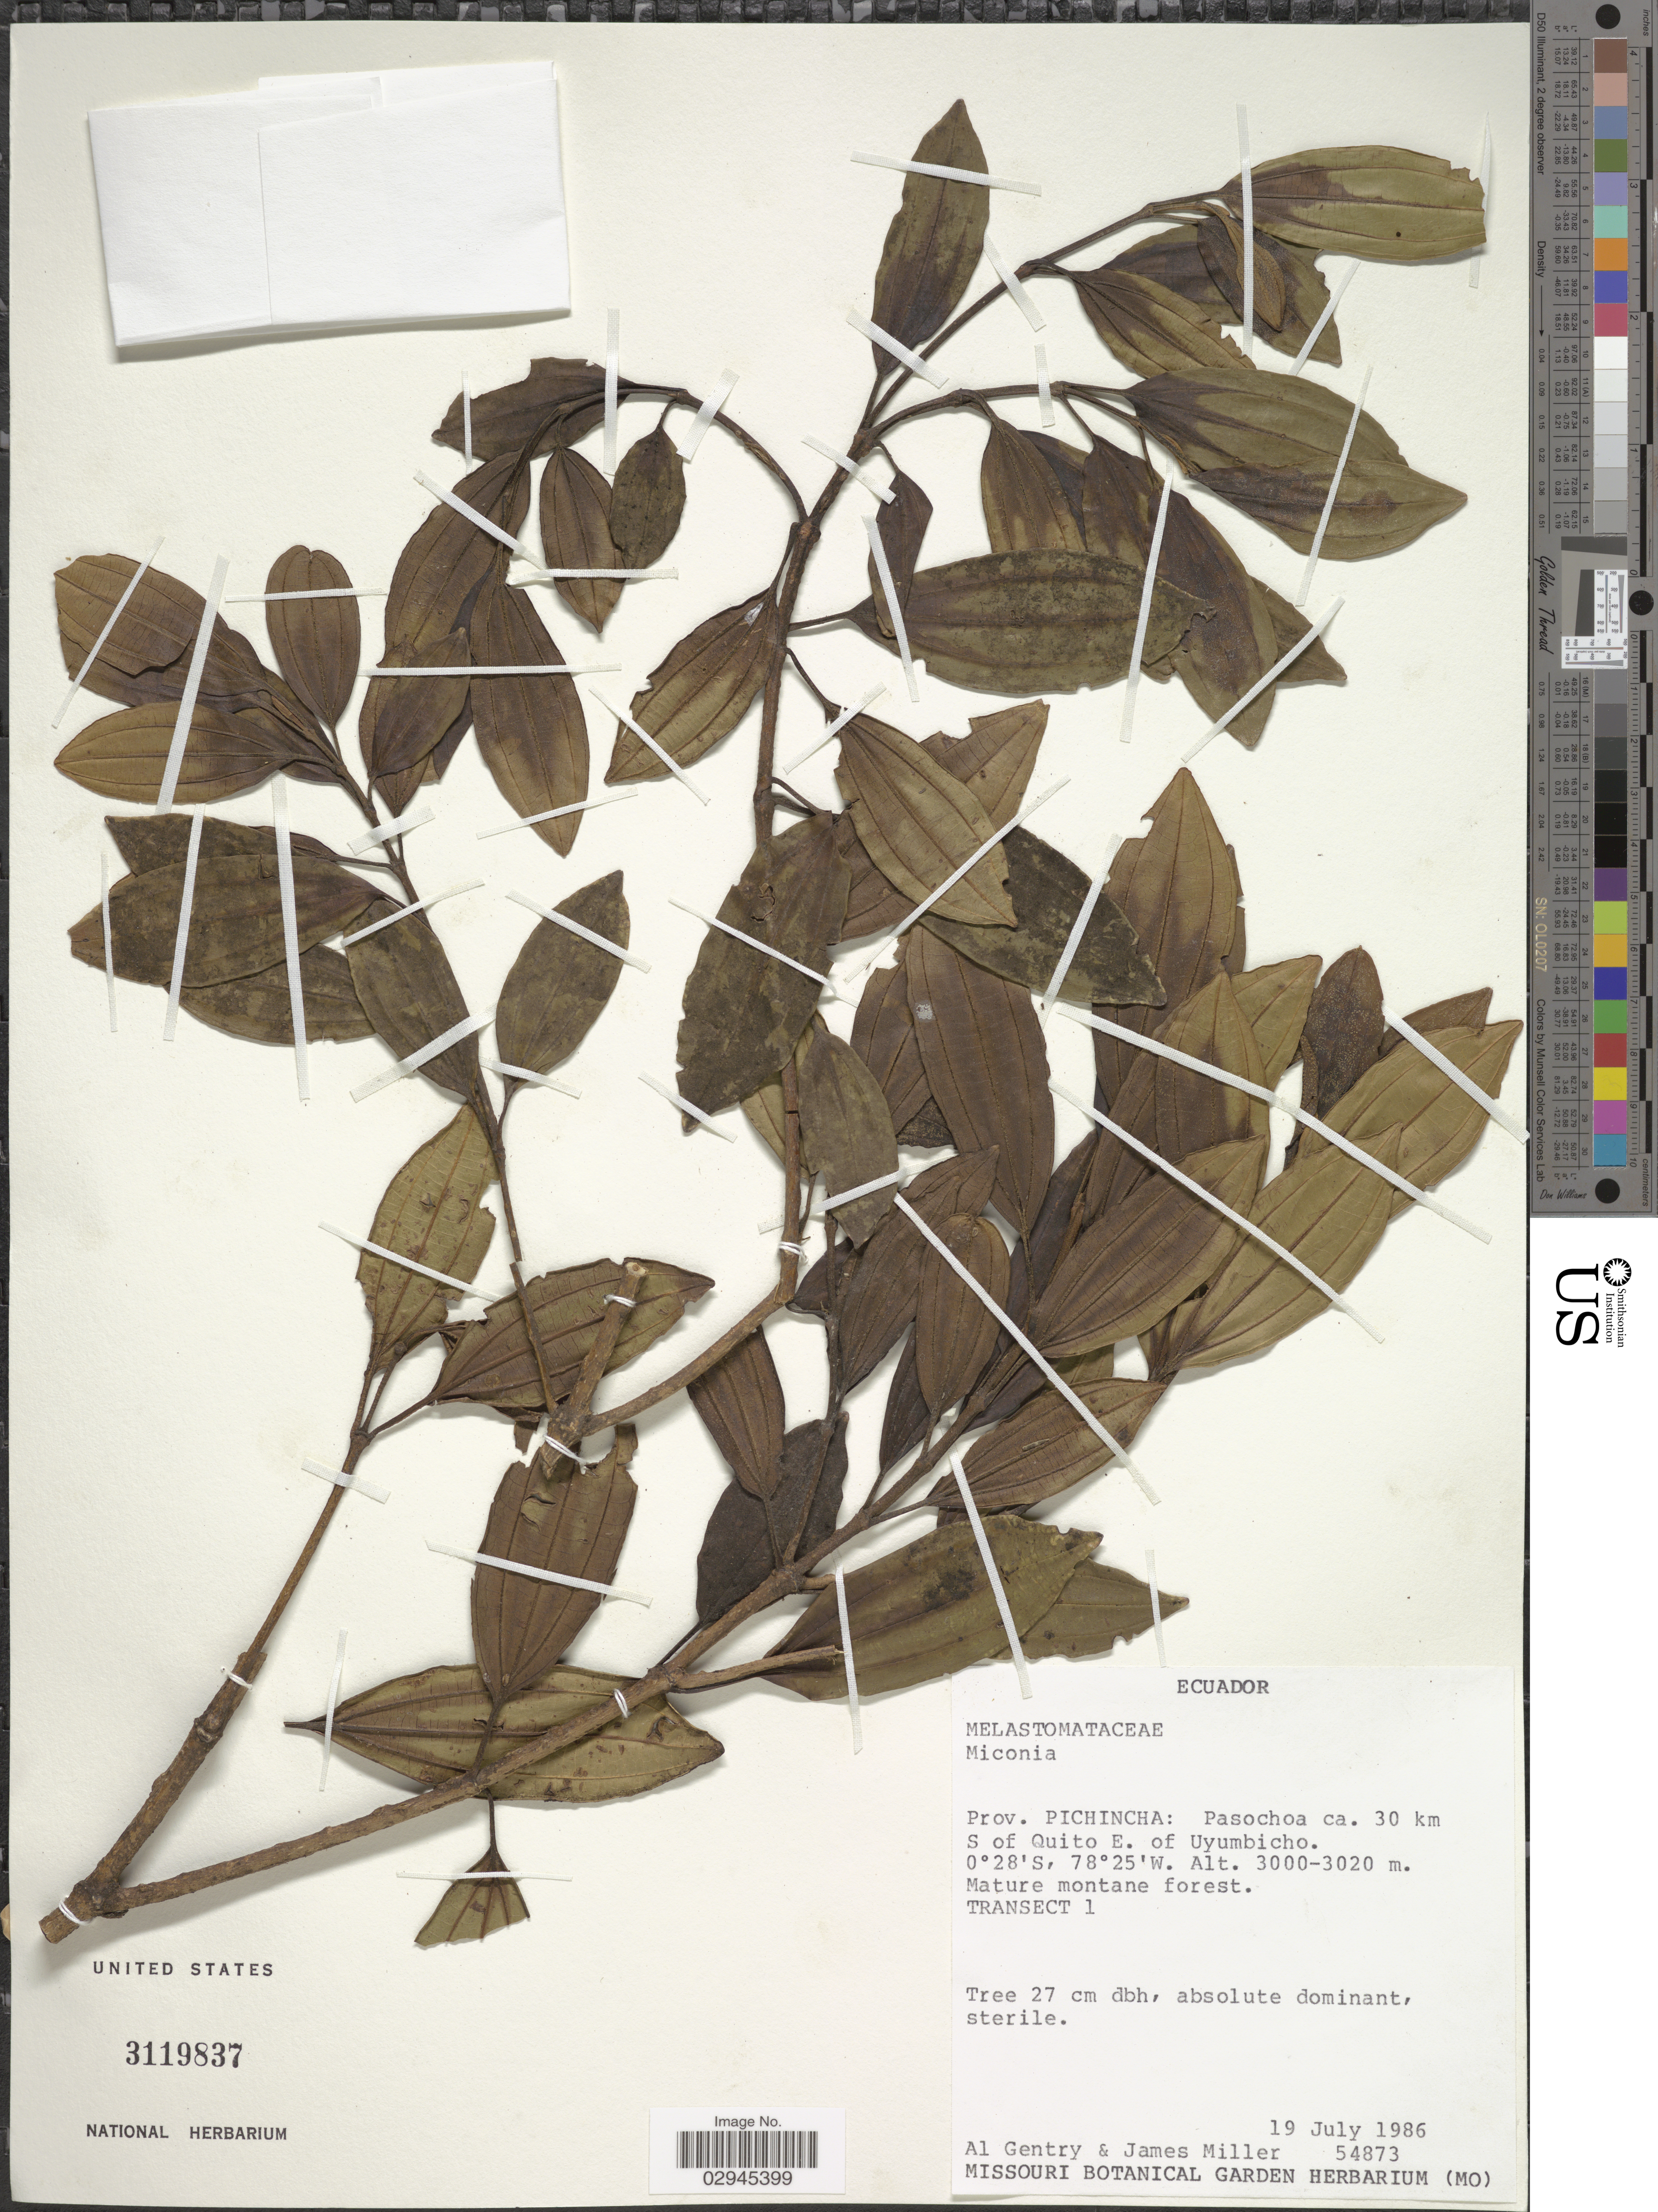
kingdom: Plantae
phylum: Tracheophyta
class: Magnoliopsida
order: Myrtales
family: Melastomataceae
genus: Miconia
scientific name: Miconia sp.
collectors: A. H. Gentry & J. S. Miller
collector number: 54873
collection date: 1986-07-19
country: Ecuador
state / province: Pichincha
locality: Pasochoa ca. 30 km S of Quito E. of Uyumbicho. Mature montane forest. Transect 1.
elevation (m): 3000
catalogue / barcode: US 3119837